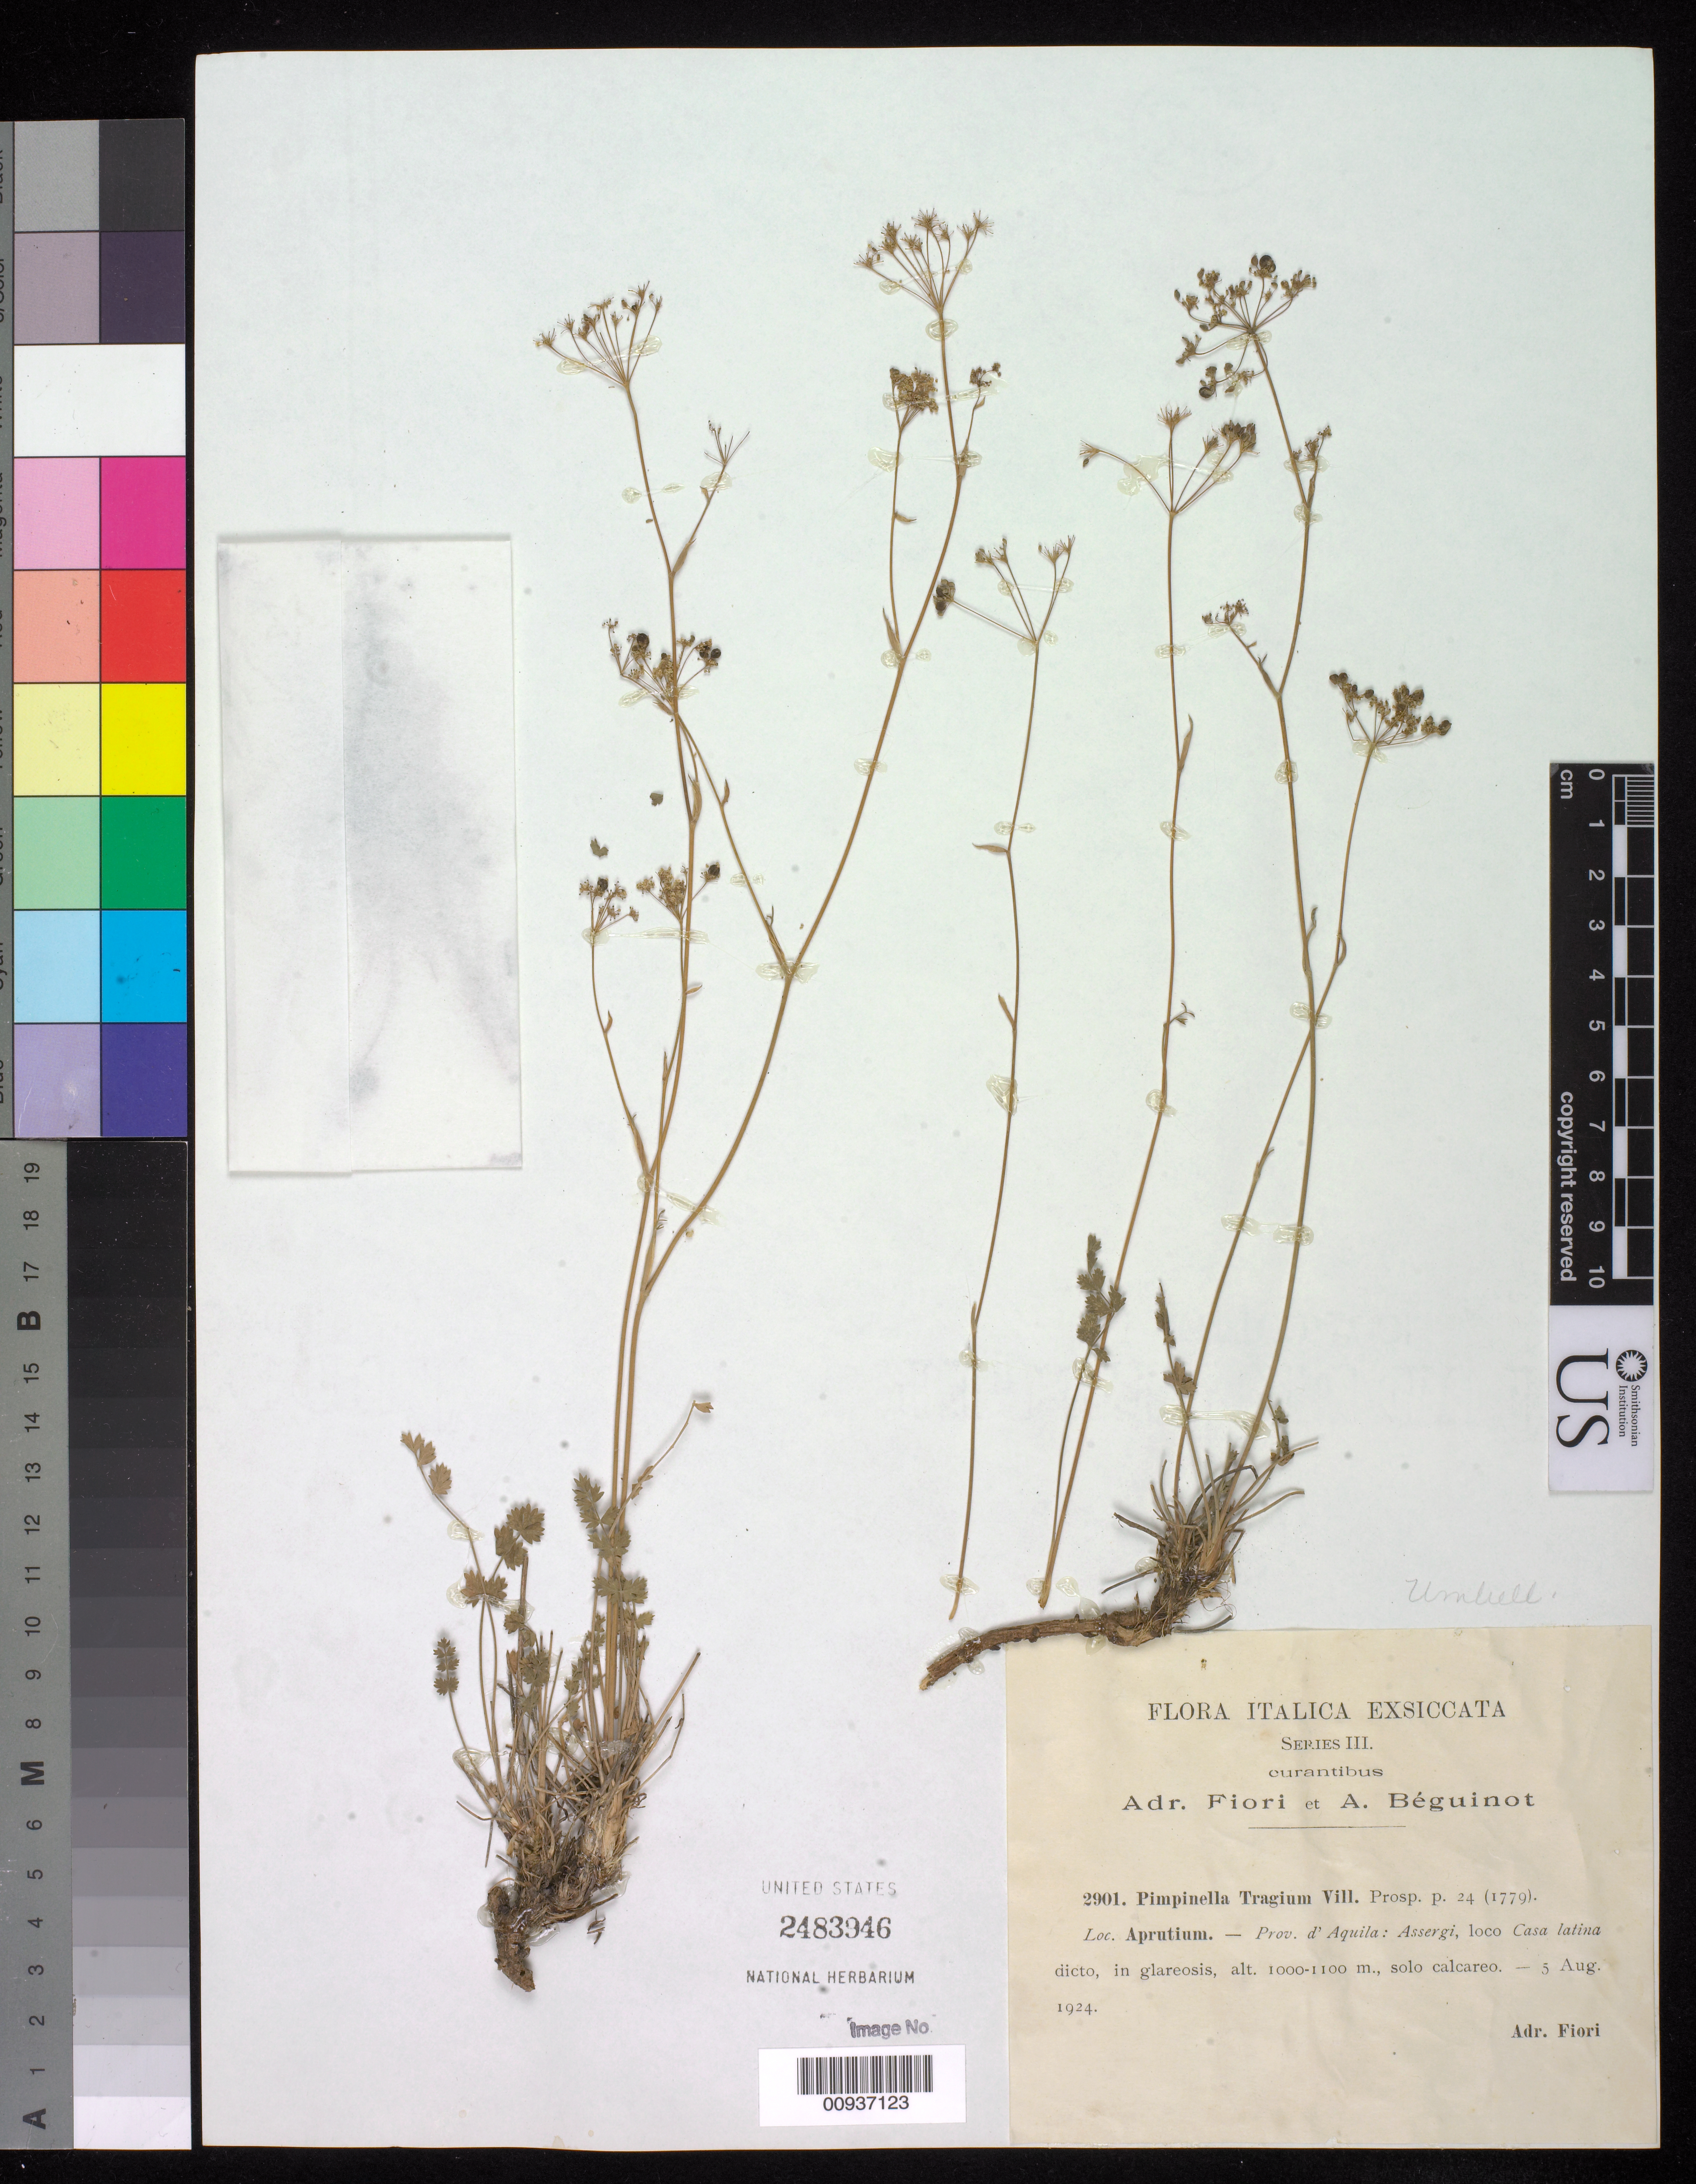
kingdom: Plantae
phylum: Tracheophyta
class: Magnoliopsida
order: Apiales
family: Apiaceae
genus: Pimpinella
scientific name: Pimpinella tragium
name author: Vill.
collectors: A. Fiori & A. Béguinot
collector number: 2901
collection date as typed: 05 Aug 1924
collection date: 1924-08-05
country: Italy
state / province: Apulia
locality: Assergi, loco Casa latina dicto, in glareosis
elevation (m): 1000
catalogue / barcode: US 2483946